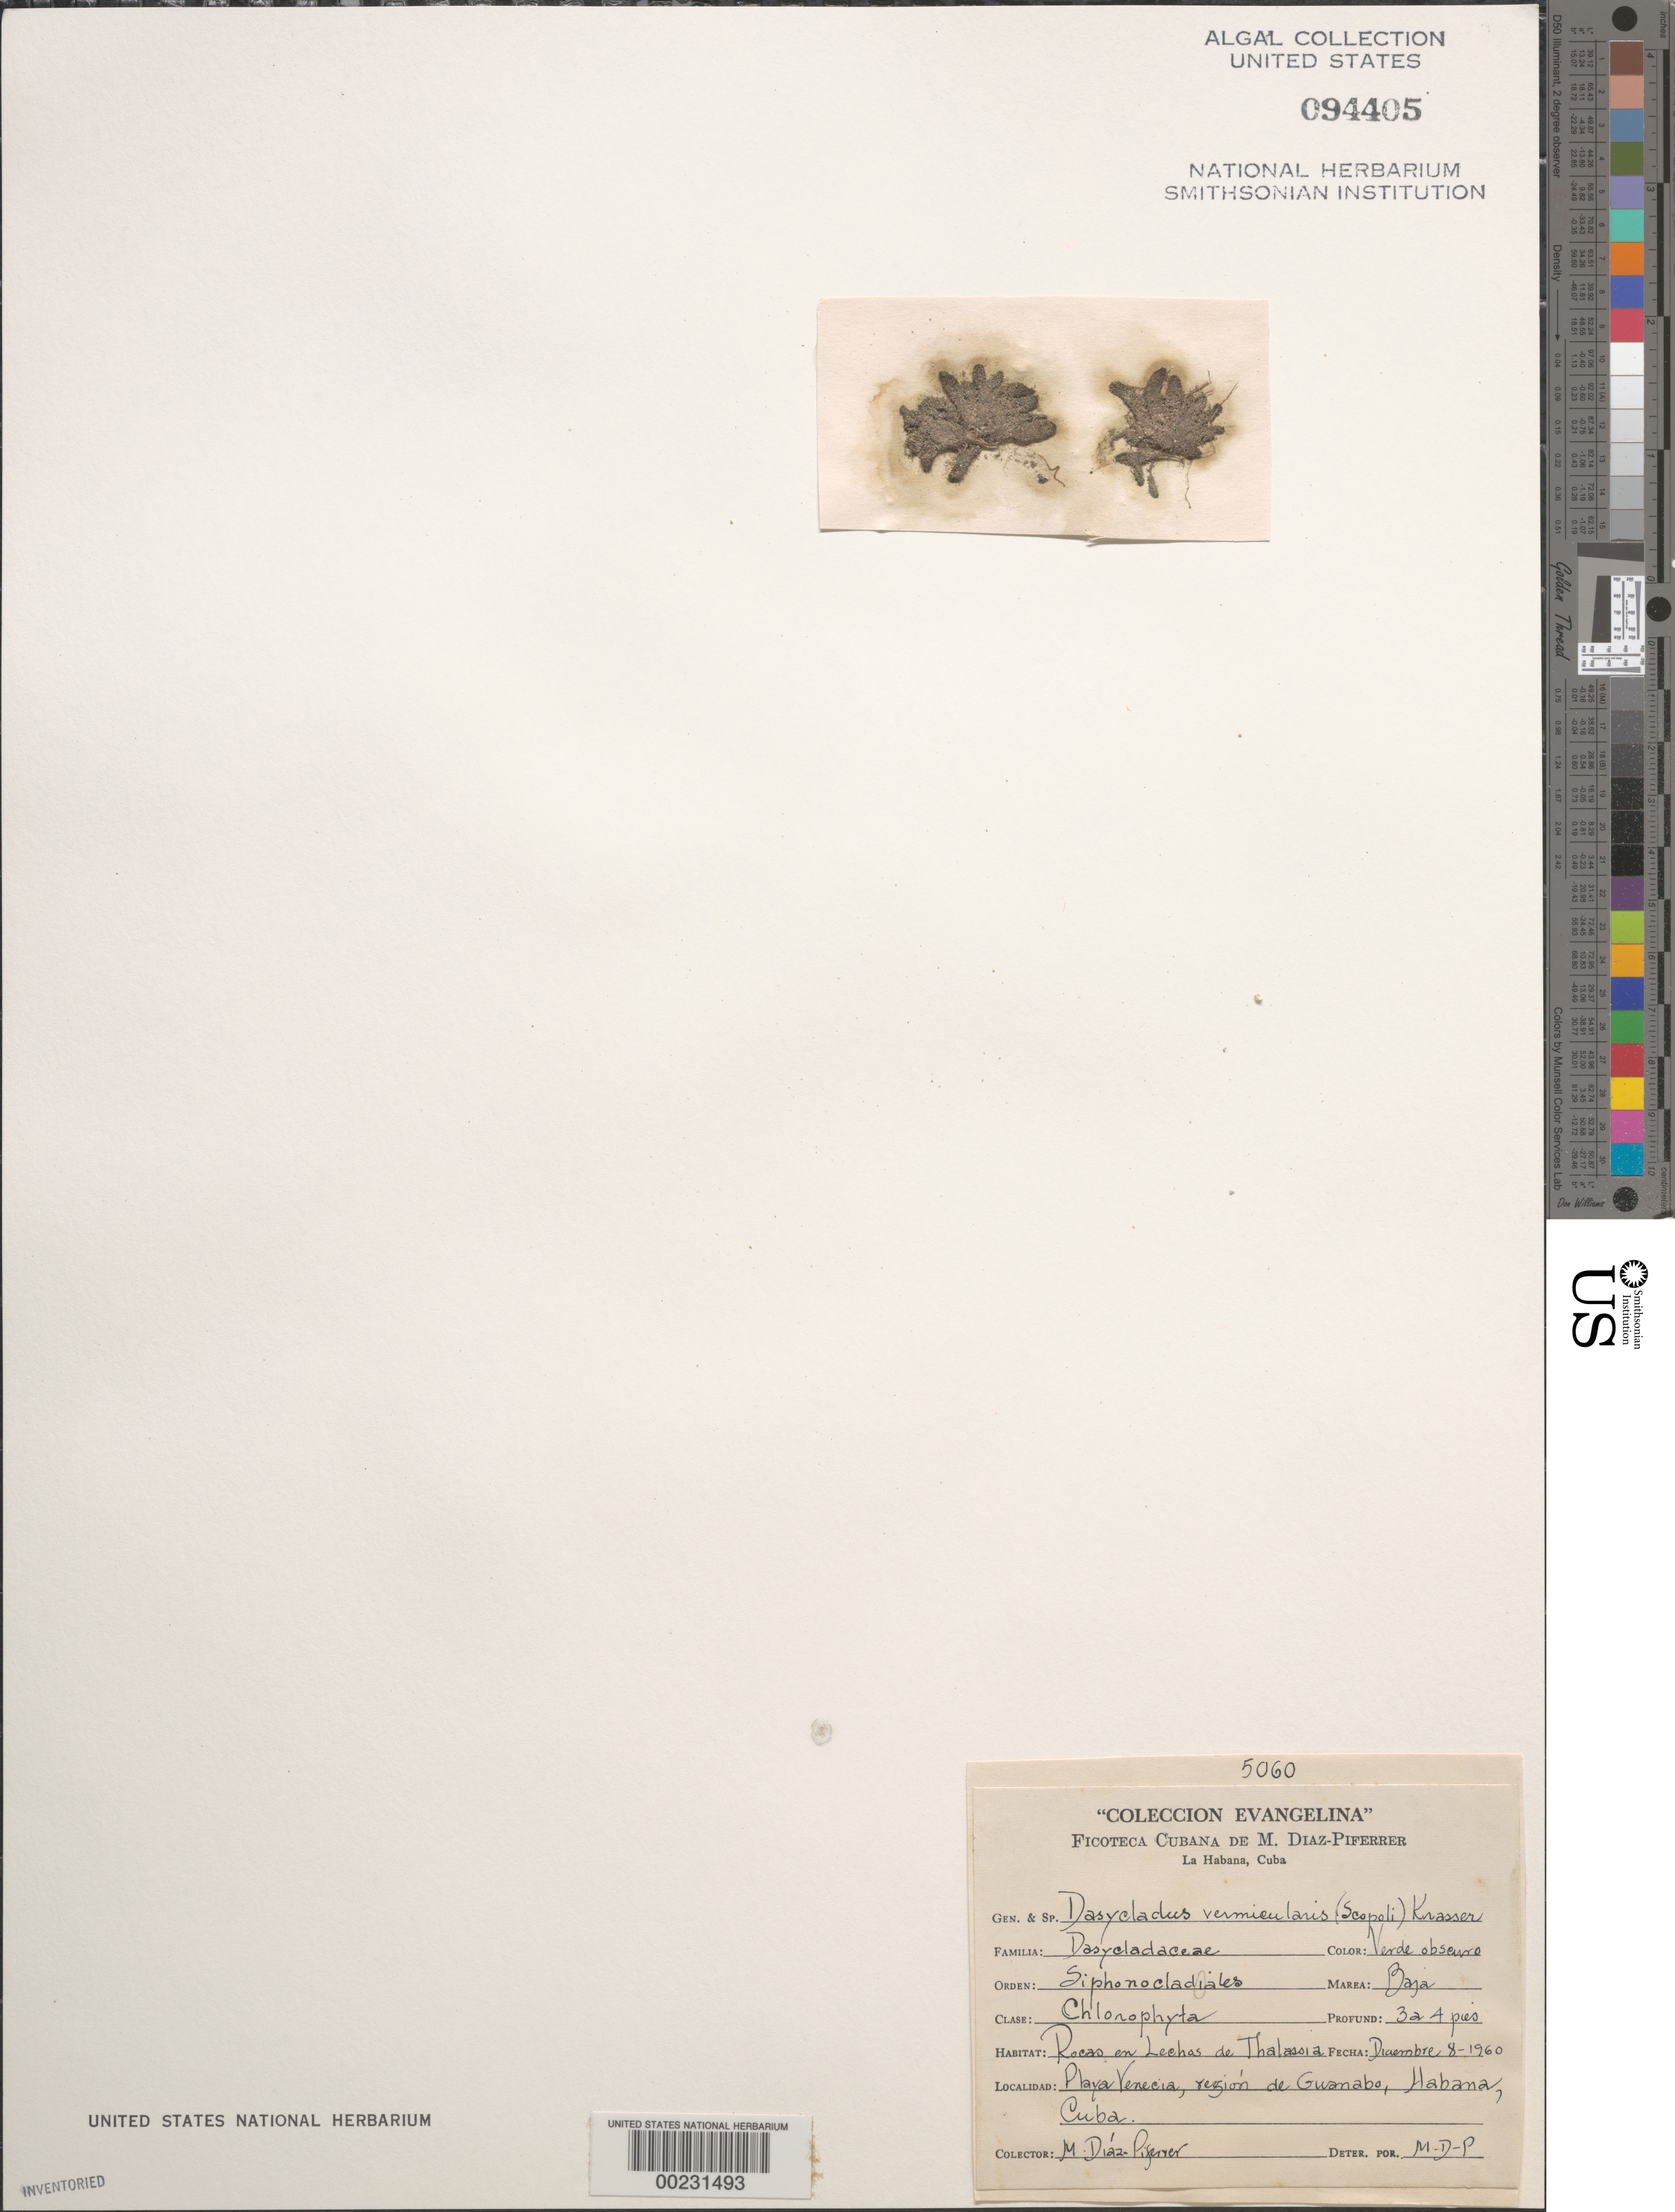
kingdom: Plantae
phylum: Chlorophyta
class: Ulvophyceae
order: Dasycladales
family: Dasycladaceae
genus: Dasycladus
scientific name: Dasycladus vermicularis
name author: (Scop.) Krasser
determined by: Diaz-Piferrer, M.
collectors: M. Diaz-Piferrer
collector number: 5060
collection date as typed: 08 Dec 1960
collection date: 1960-12-08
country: Cuba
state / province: La Habana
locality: Playa venecia, guanabo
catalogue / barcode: US 94405